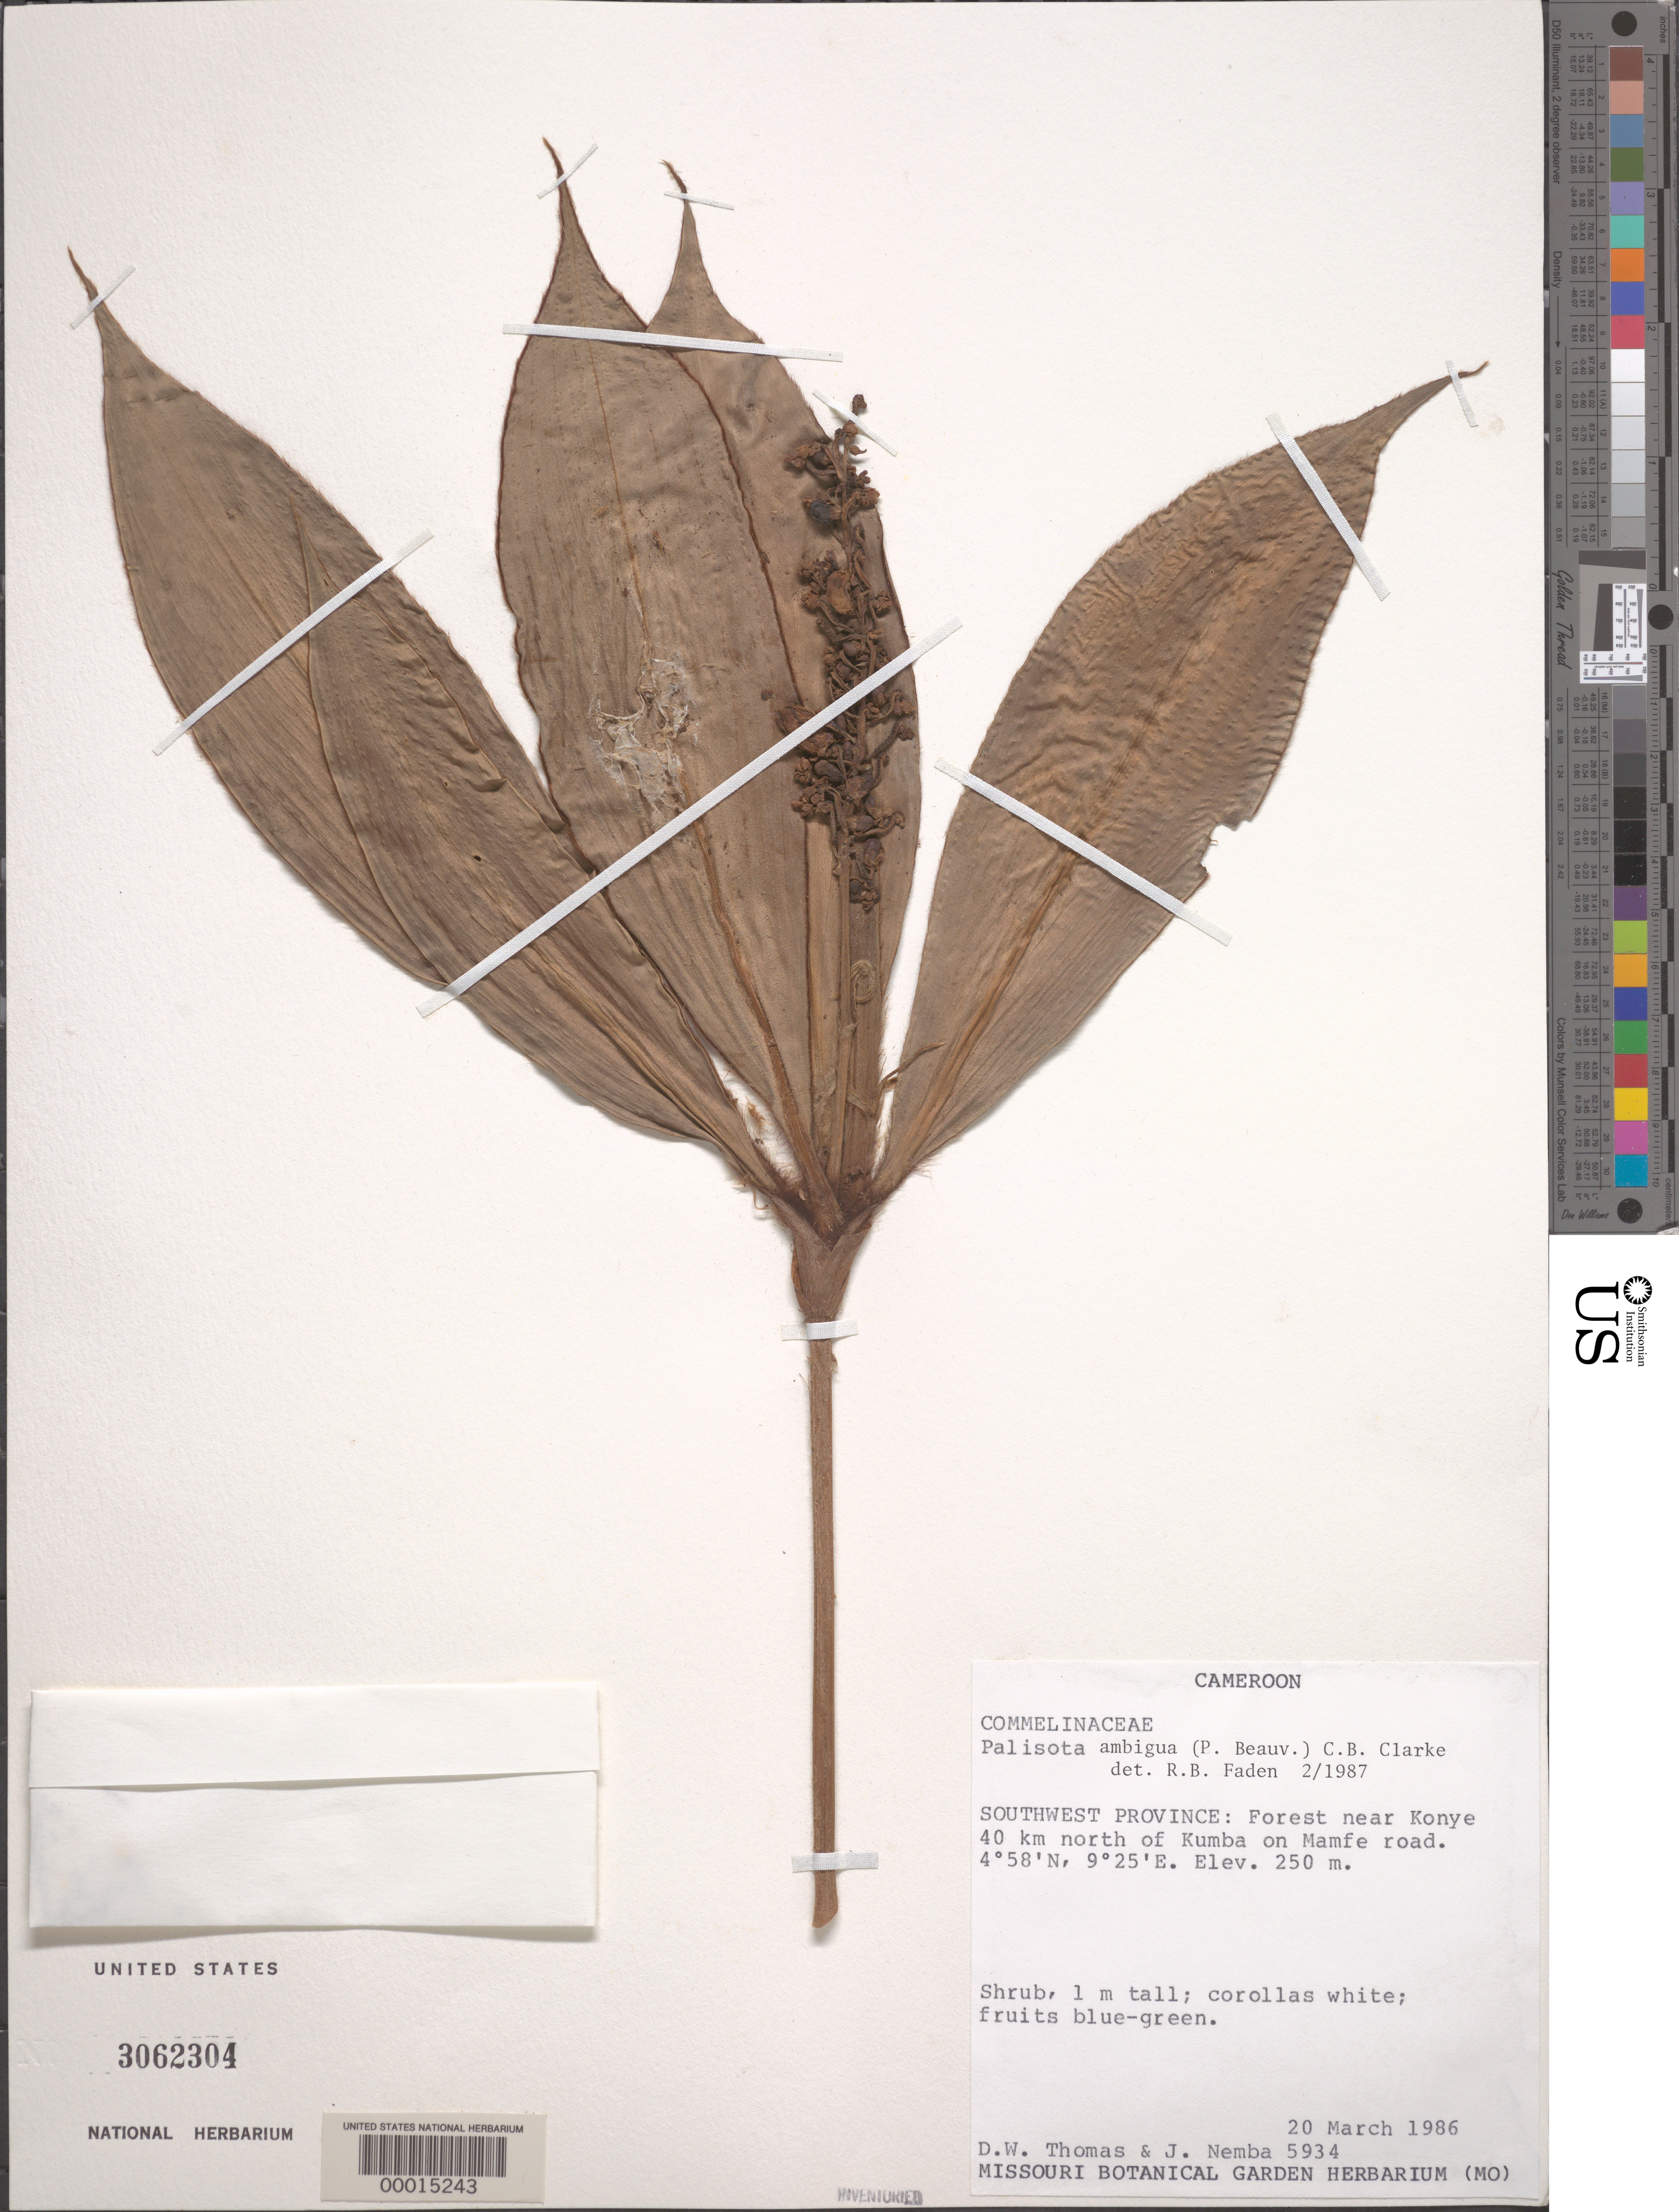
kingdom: Plantae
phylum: Tracheophyta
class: Liliopsida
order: Commelinales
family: Commelinaceae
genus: Palisota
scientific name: Palisota ambigua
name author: (P. Beauv.) C.B. Clarke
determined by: Faden, Robert B., (US), Smithsonian Institution - National Museum of Natural History (UNITED STATES)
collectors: D. W. Thomas & J. Nemba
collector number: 5934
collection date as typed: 20 Mar 1986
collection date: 1986-03-20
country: Cameroon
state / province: Sud-Ouest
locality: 40 km n of kumba on mamfe road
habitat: Forest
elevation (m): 250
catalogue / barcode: US 3062304